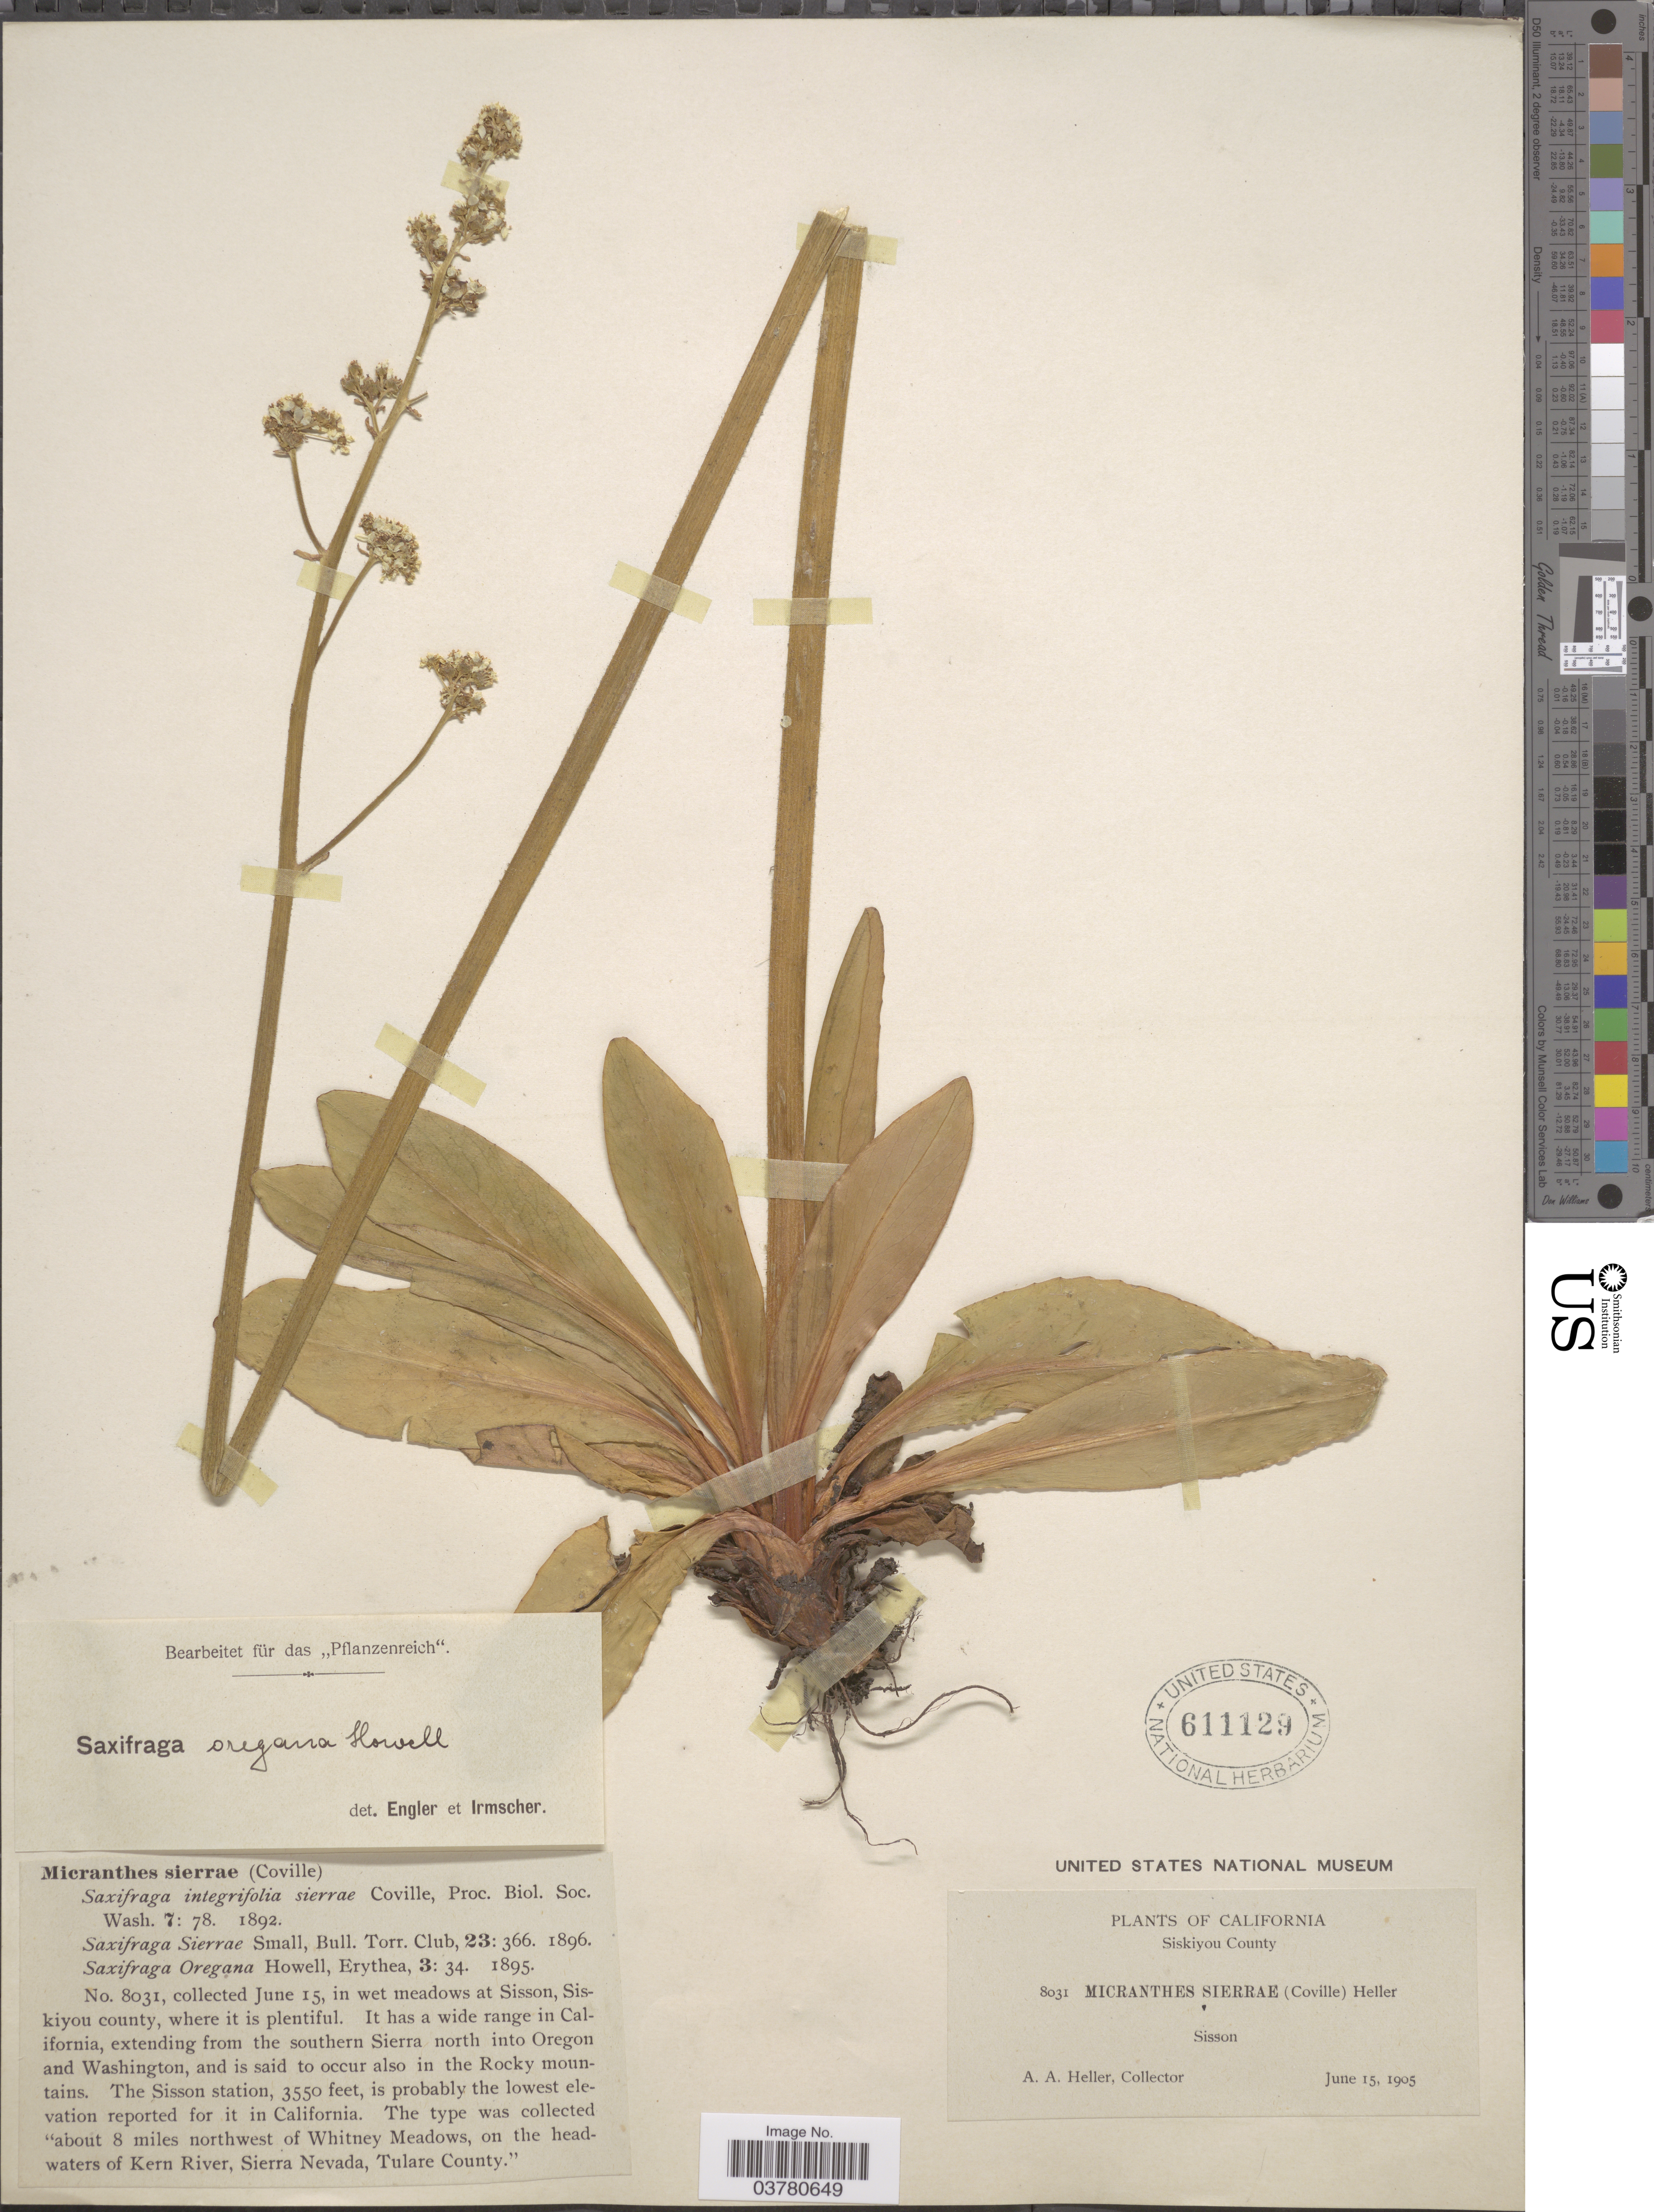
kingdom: Plantae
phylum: Tracheophyta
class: Magnoliopsida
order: Saxifragales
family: Saxifragaceae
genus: Micranthes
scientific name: Micranthes oregana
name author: (Howell) Small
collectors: A. A. Heller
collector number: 8031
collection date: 1905-06-15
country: United States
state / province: California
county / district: Siskiyou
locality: Siskiyou County. Sisson.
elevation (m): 1082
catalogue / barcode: US 611129